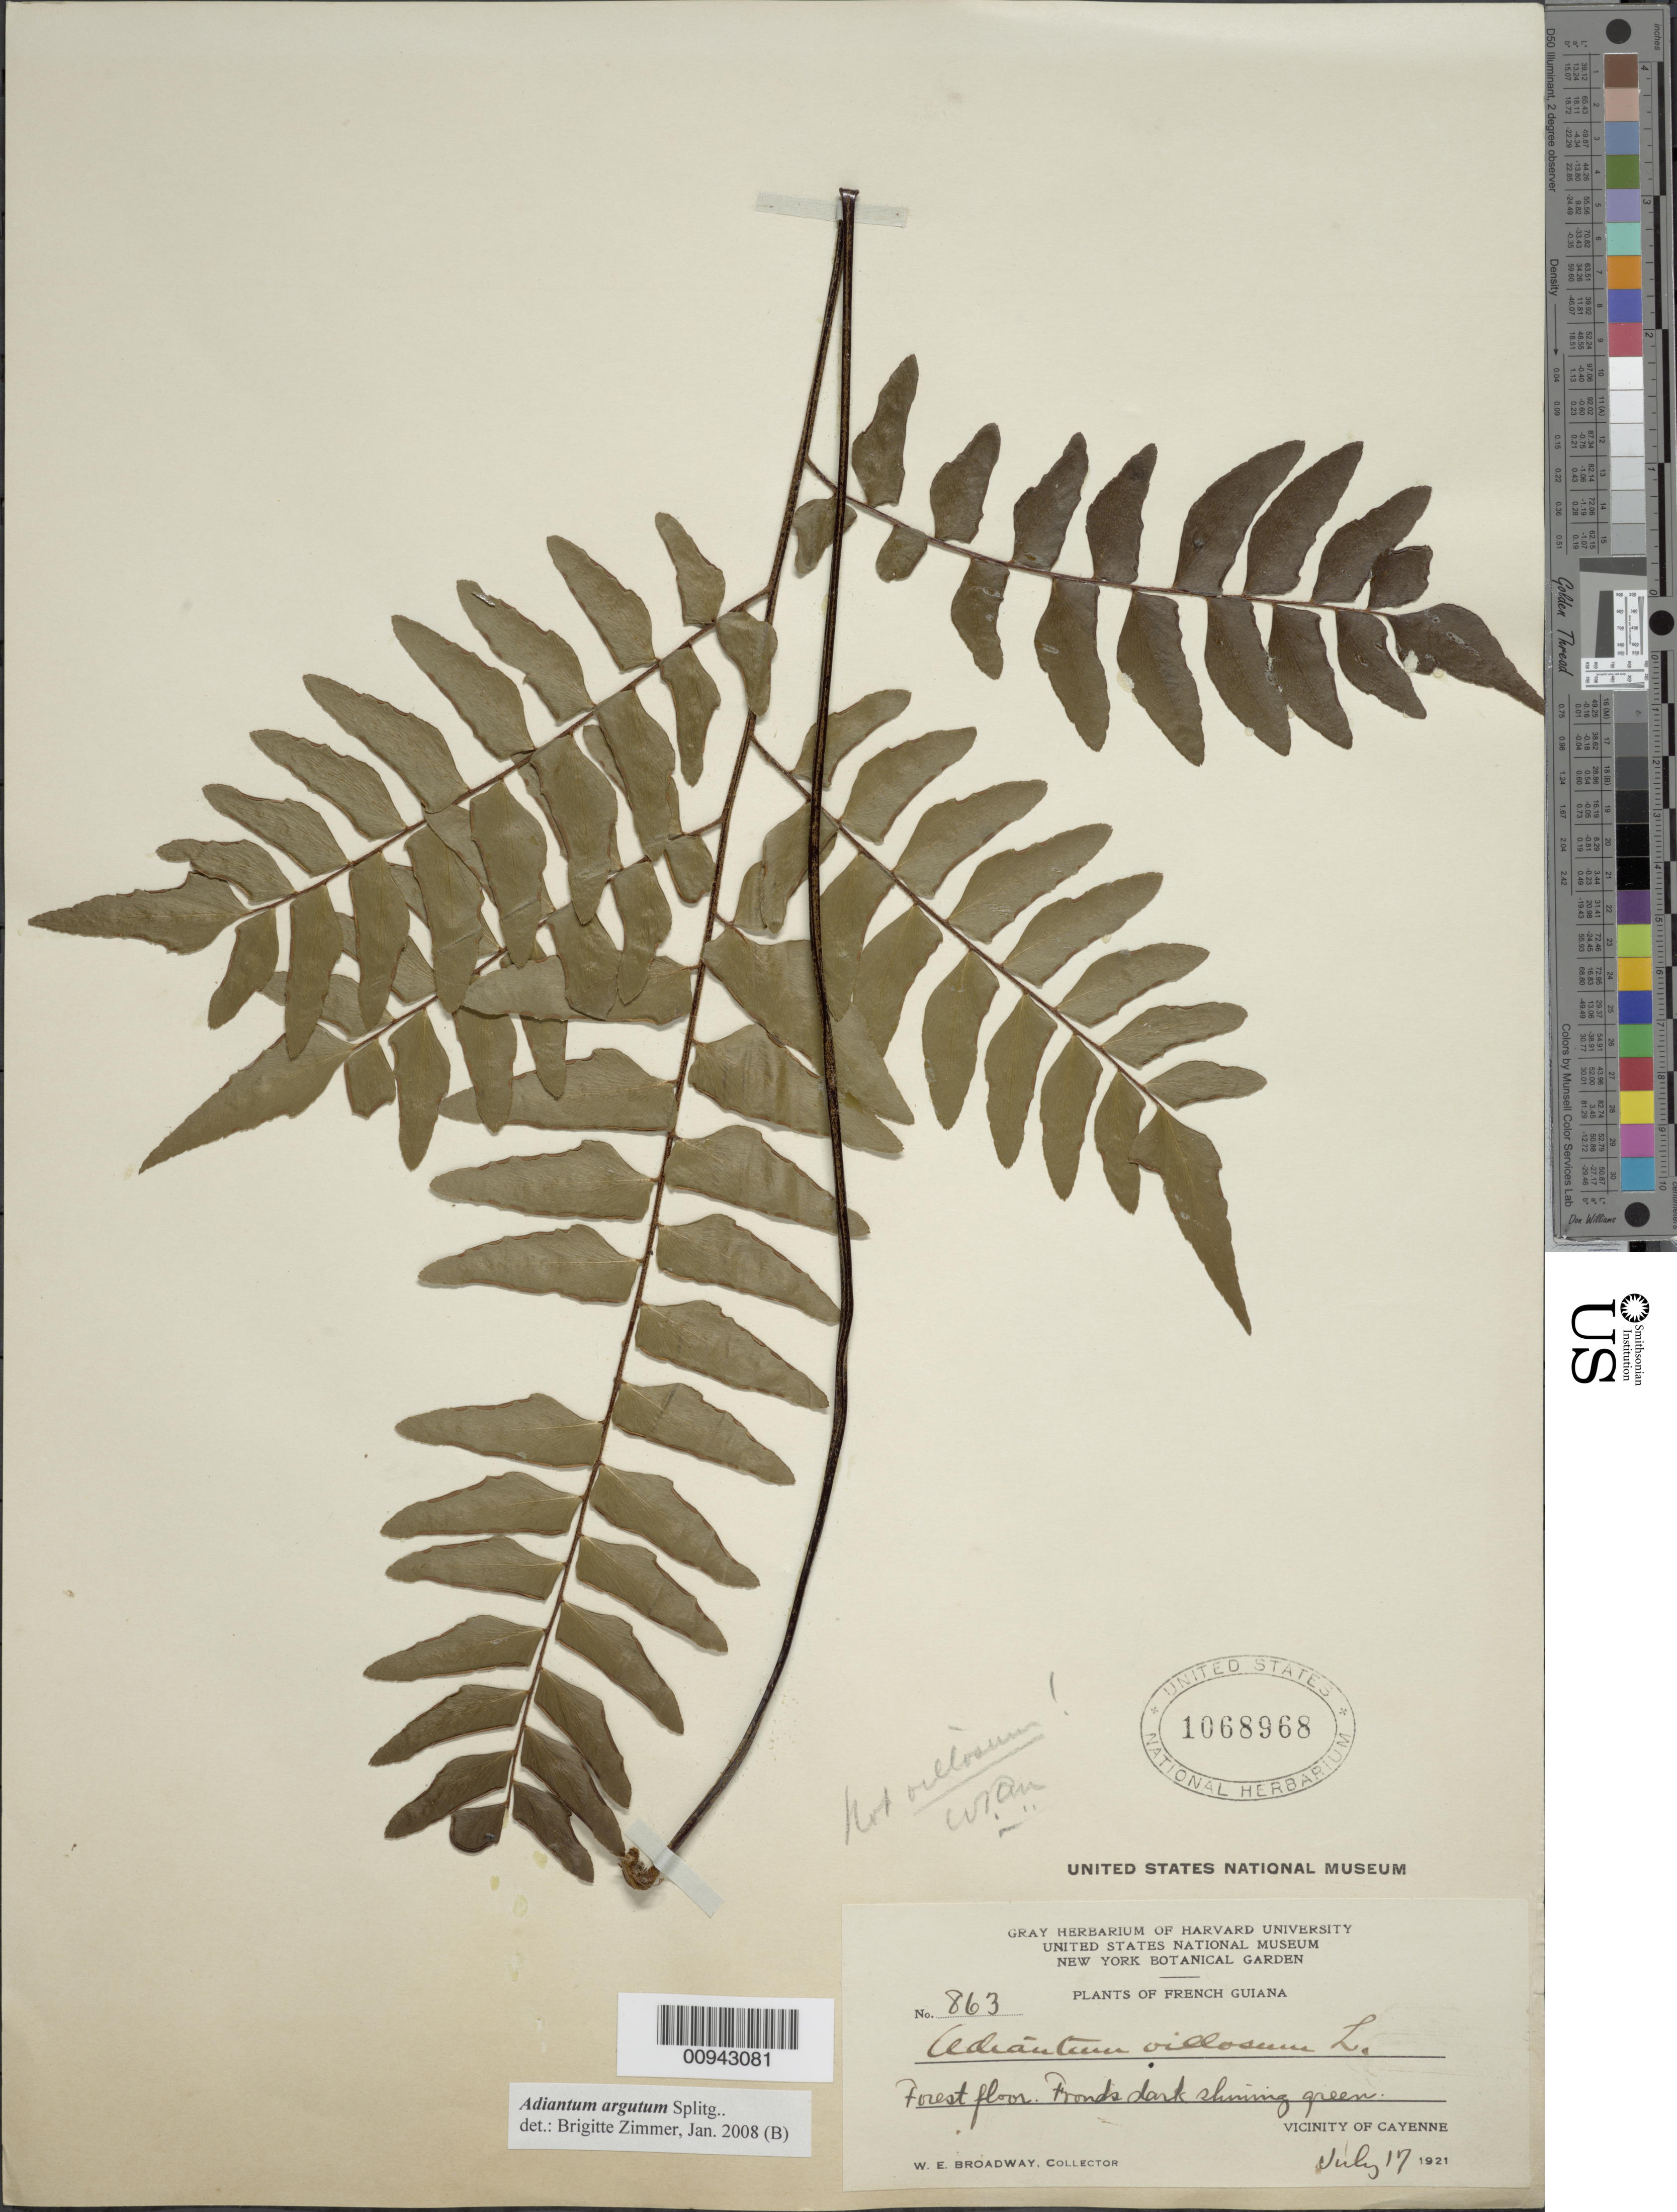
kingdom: Plantae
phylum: Tracheophyta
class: Polypodiopsida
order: Polypodiales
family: Pteridaceae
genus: Adiantum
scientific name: Adiantum argutum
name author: Splitg.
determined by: Zimmer, B.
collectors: W. E. Broadway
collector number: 863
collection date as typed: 17-Jul-21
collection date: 1921-07-17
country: French Guiana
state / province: Cayenne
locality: Cayenne, vic.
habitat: Forest floor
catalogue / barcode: US 1068968